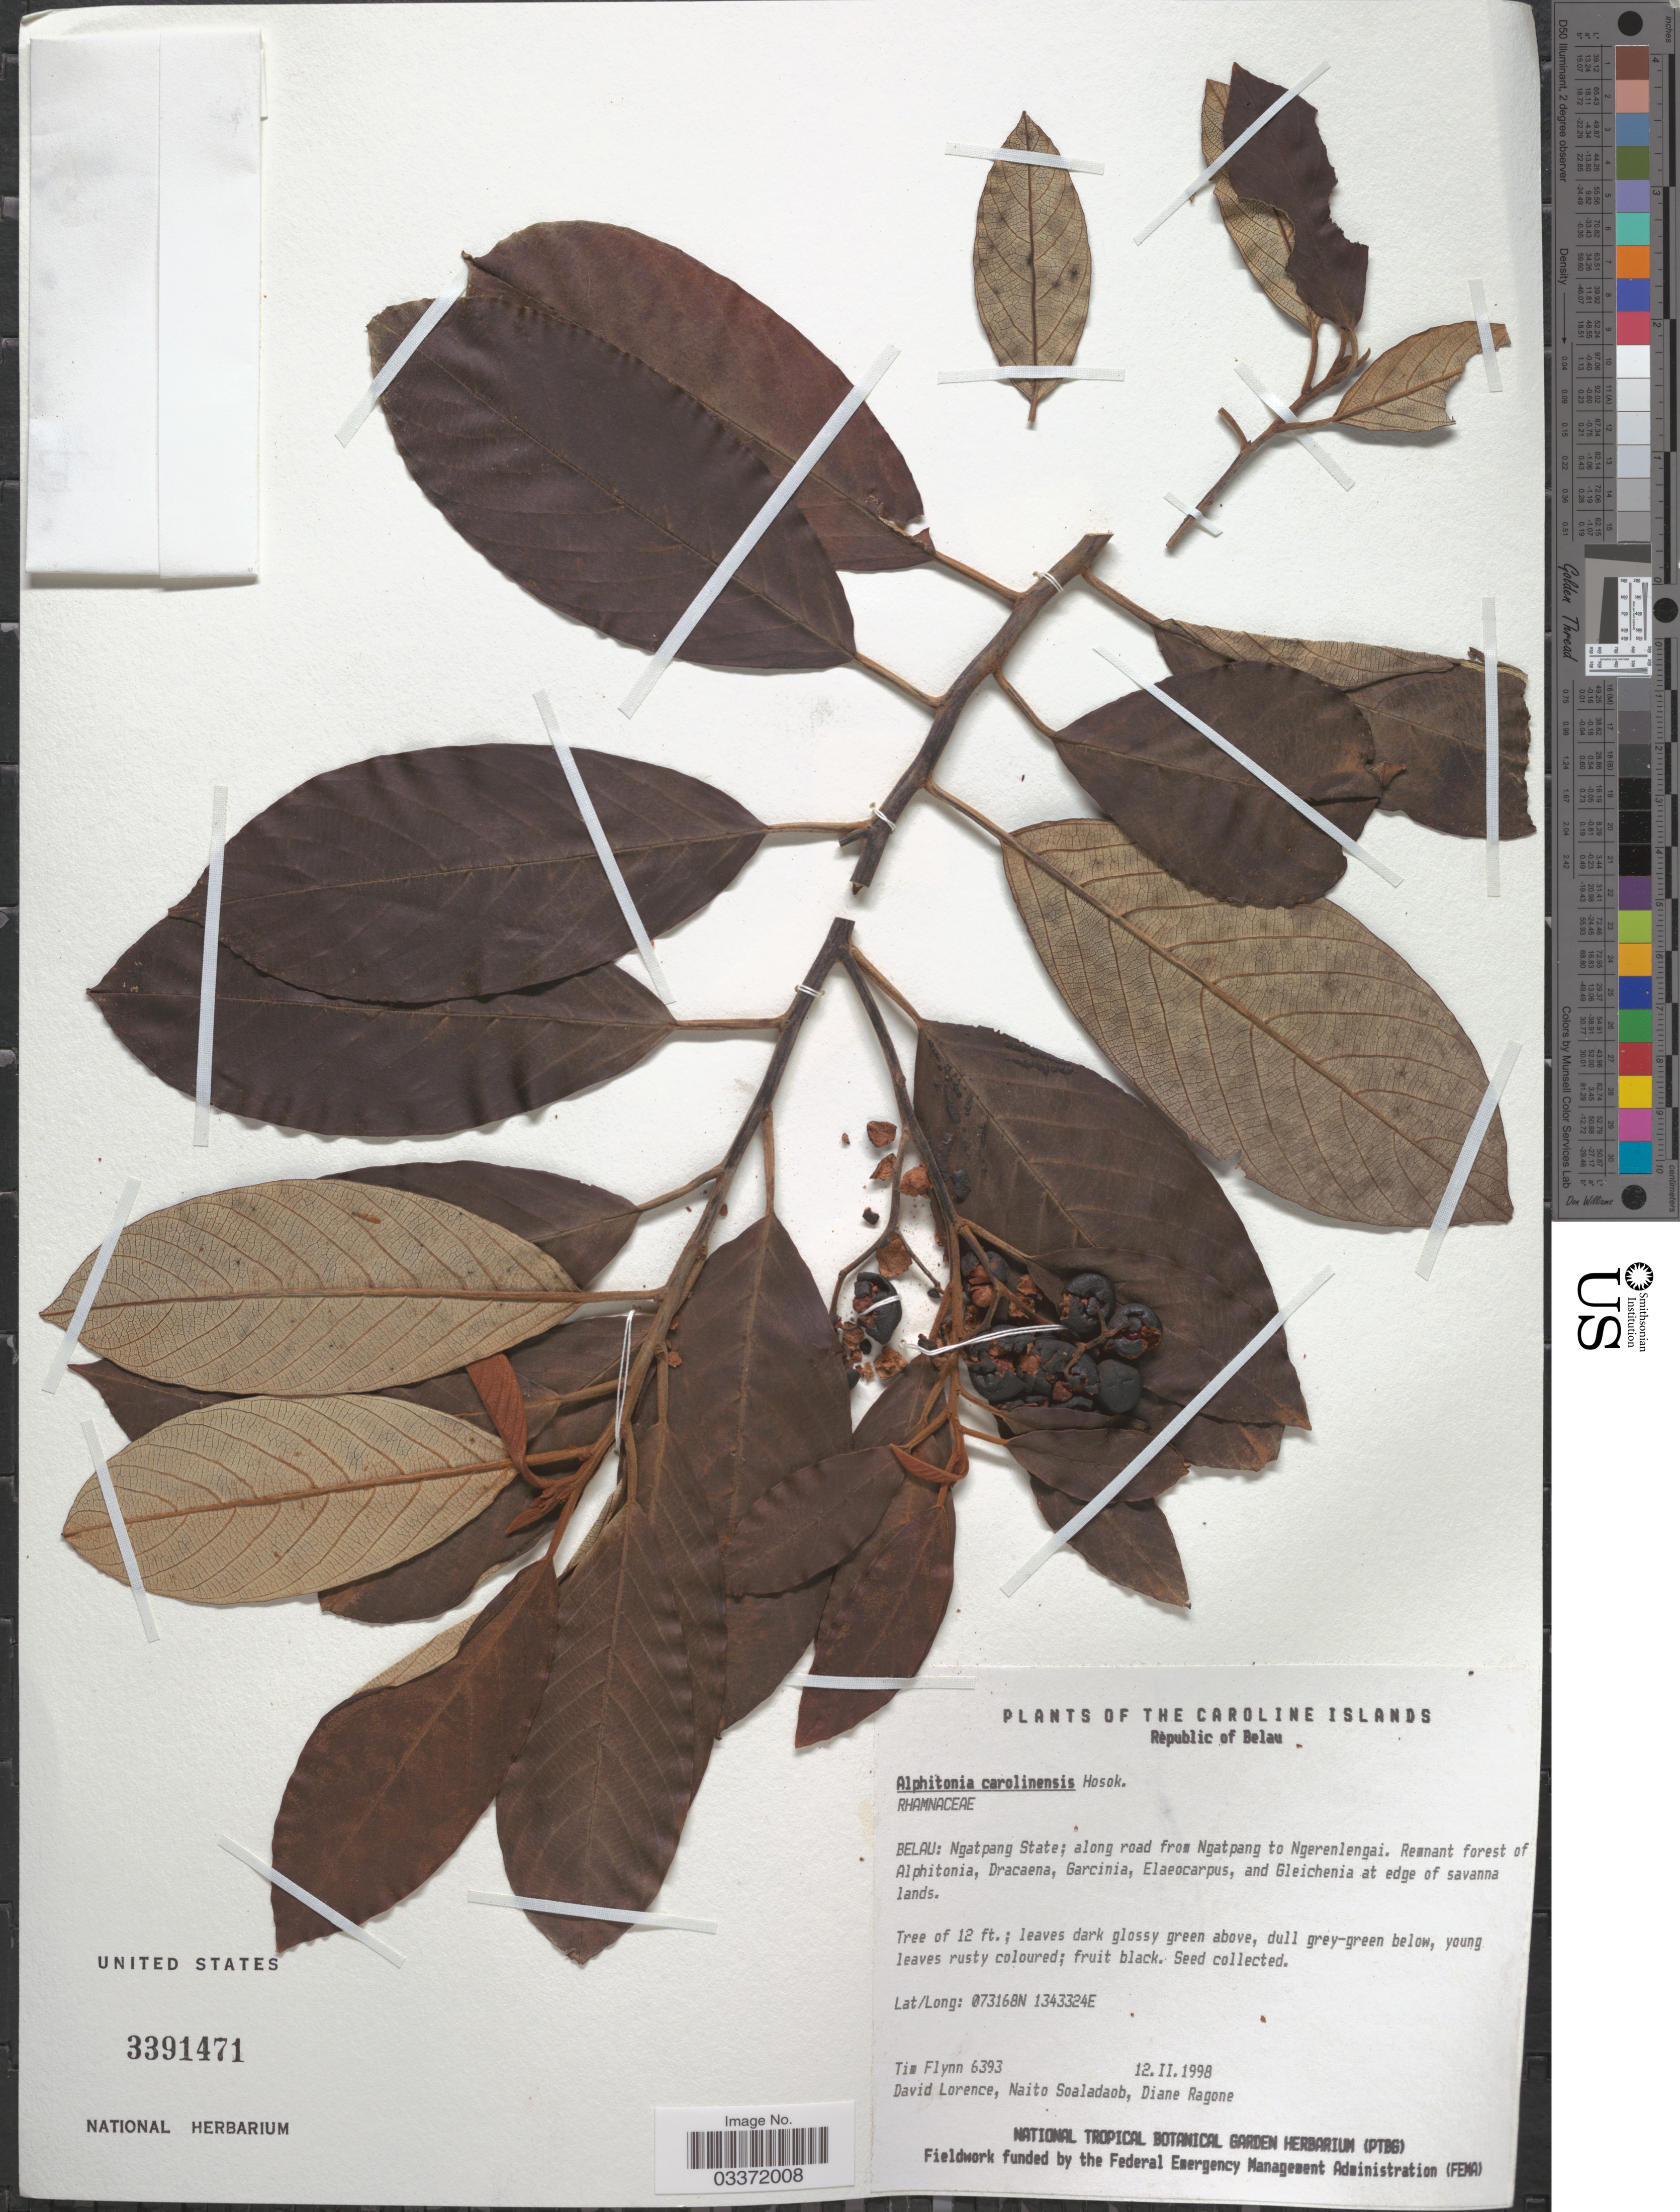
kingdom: Plantae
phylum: Tracheophyta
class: Magnoliopsida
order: Rosales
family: Rhamnaceae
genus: Alphitonia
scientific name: Alphitonia carolinensis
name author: Hosok.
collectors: T. Flynn, D. Lorence, N. Soaladaob & D. Ragone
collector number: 6393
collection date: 1998-02-12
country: Palau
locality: The Caroline Islands. Republic of Belau. Belau: Ngatpang State; along road from Ngatpang to Ngerenlengai.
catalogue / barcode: US 3391471